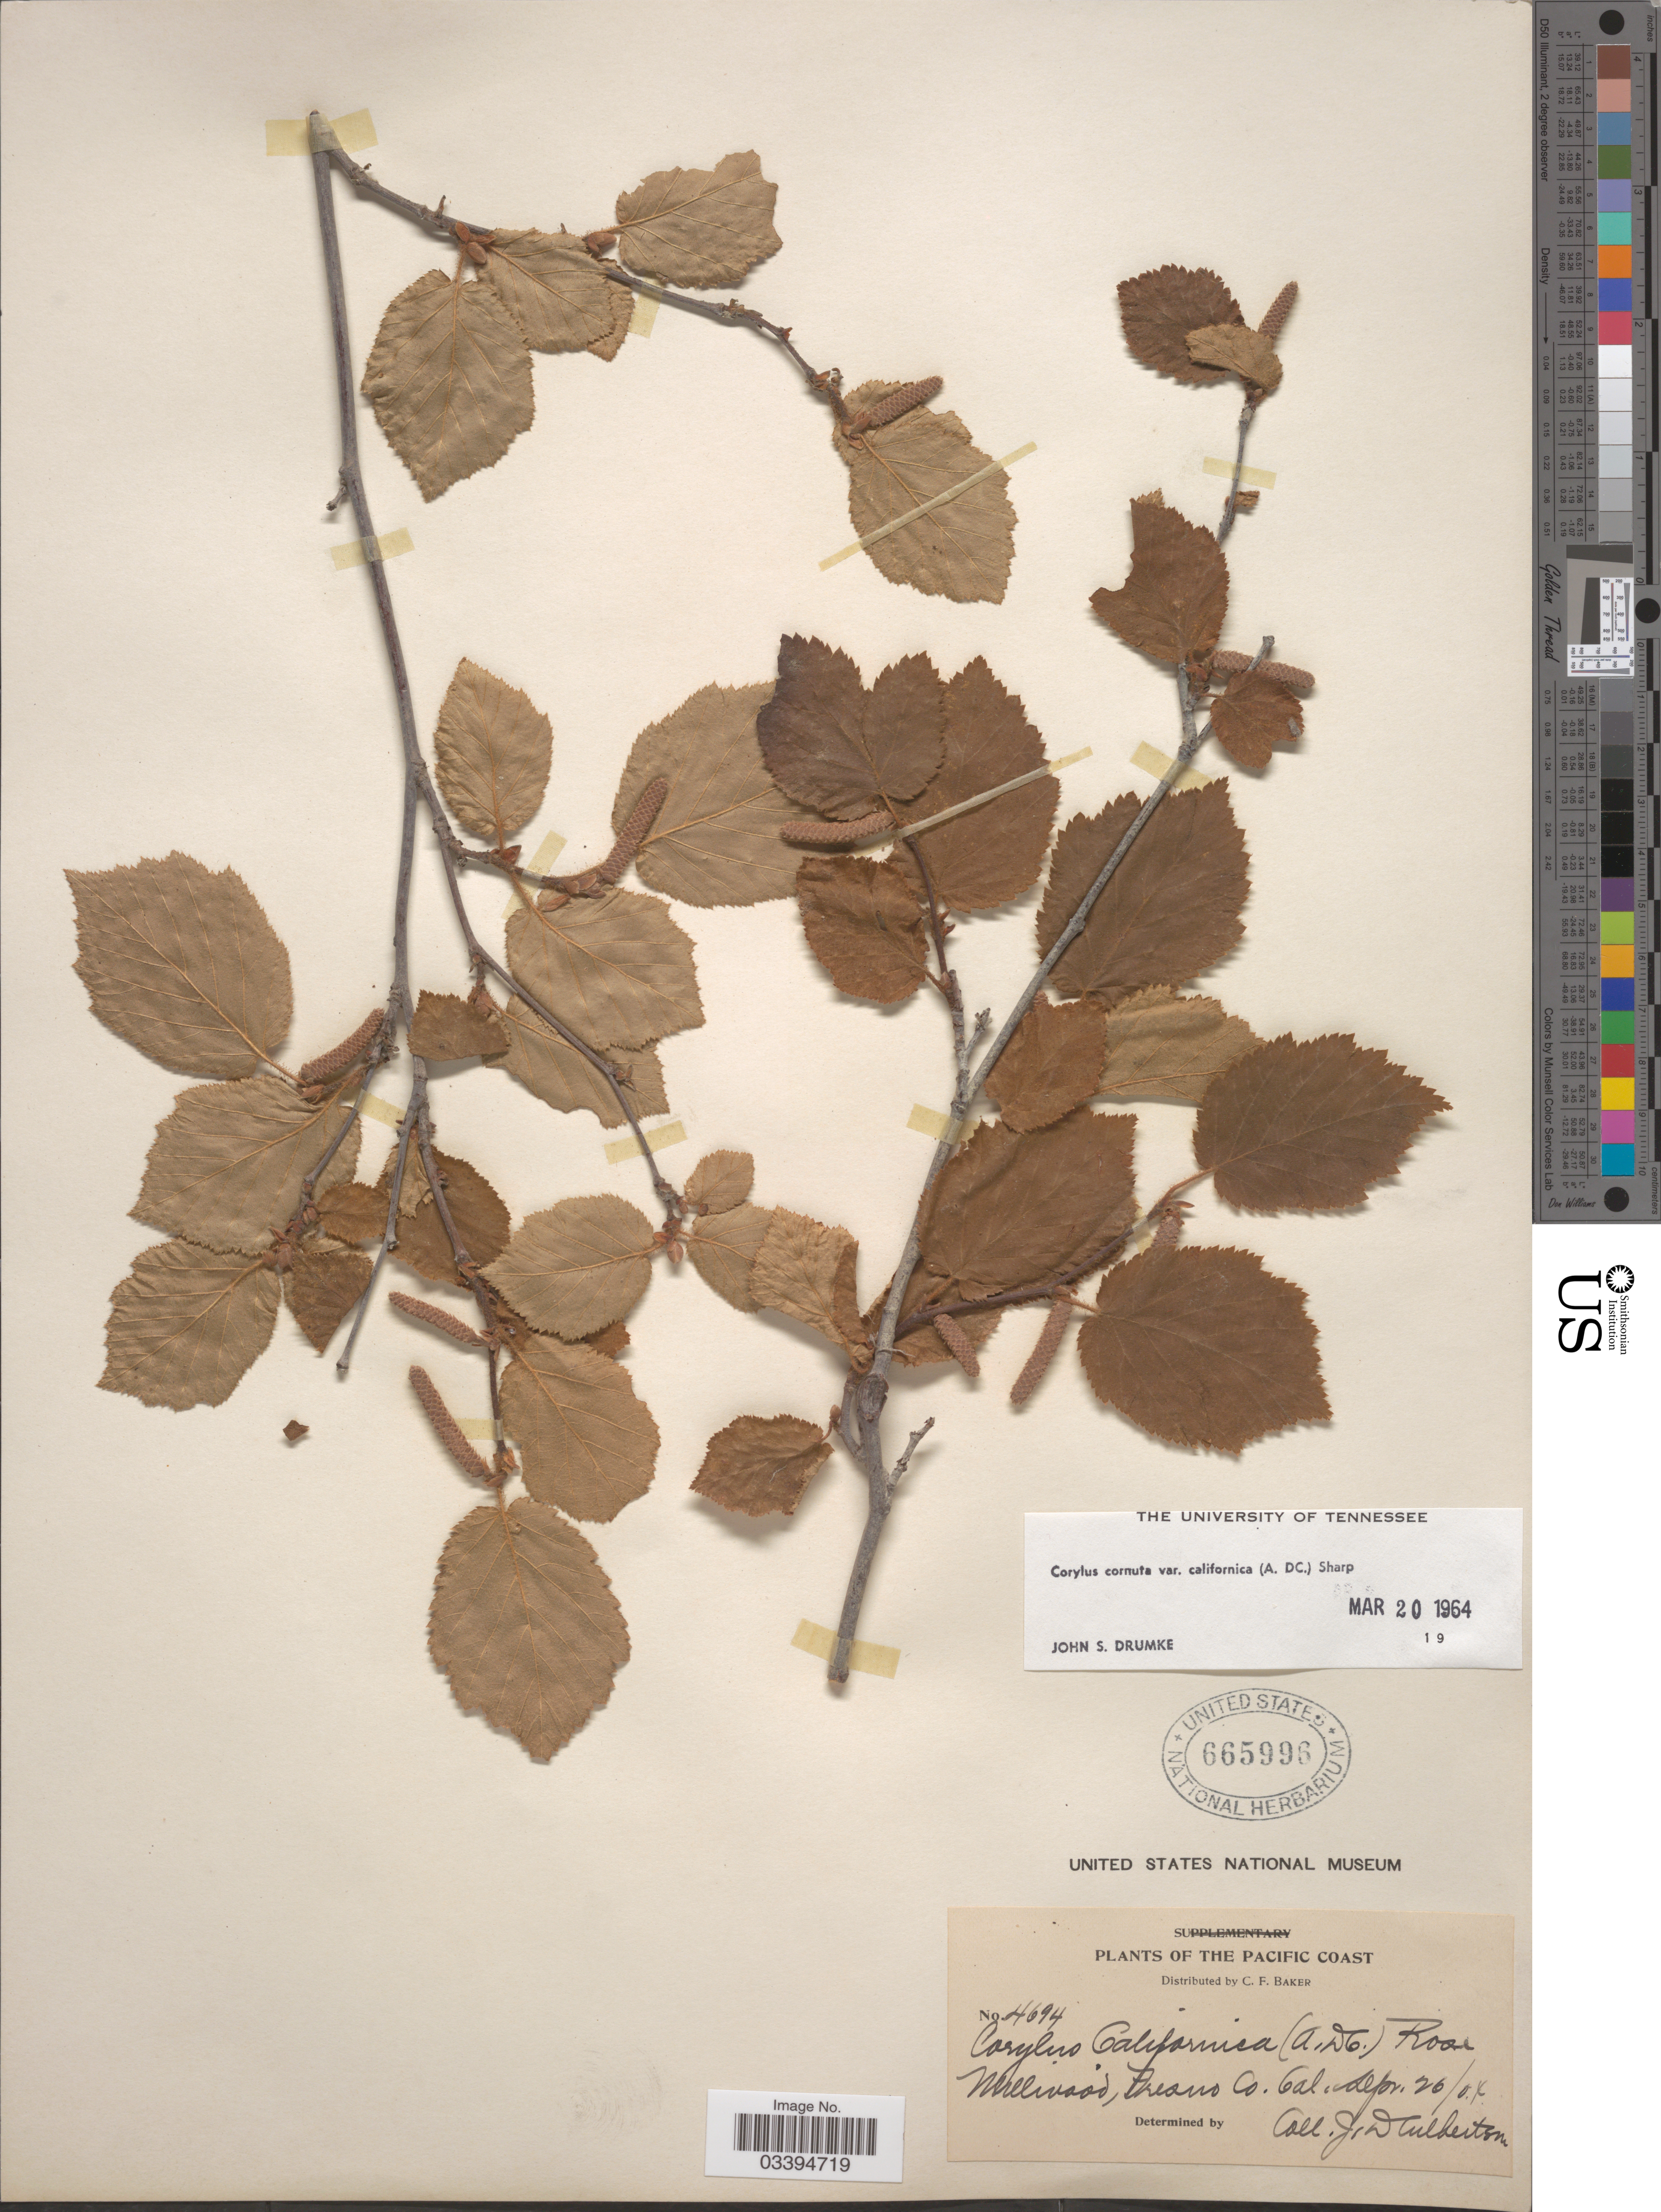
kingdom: Plantae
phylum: Tracheophyta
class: Magnoliopsida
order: Fagales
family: Betulaceae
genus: Corylus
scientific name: Corylus cornuta var. californica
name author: Marshall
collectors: J. Culberton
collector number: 4694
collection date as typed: Transcribed d/m/y: 26/4/4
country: United States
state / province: California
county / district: Fresno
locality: The Pacific Coast, Willwood, Fresno Co.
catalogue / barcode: US 665996